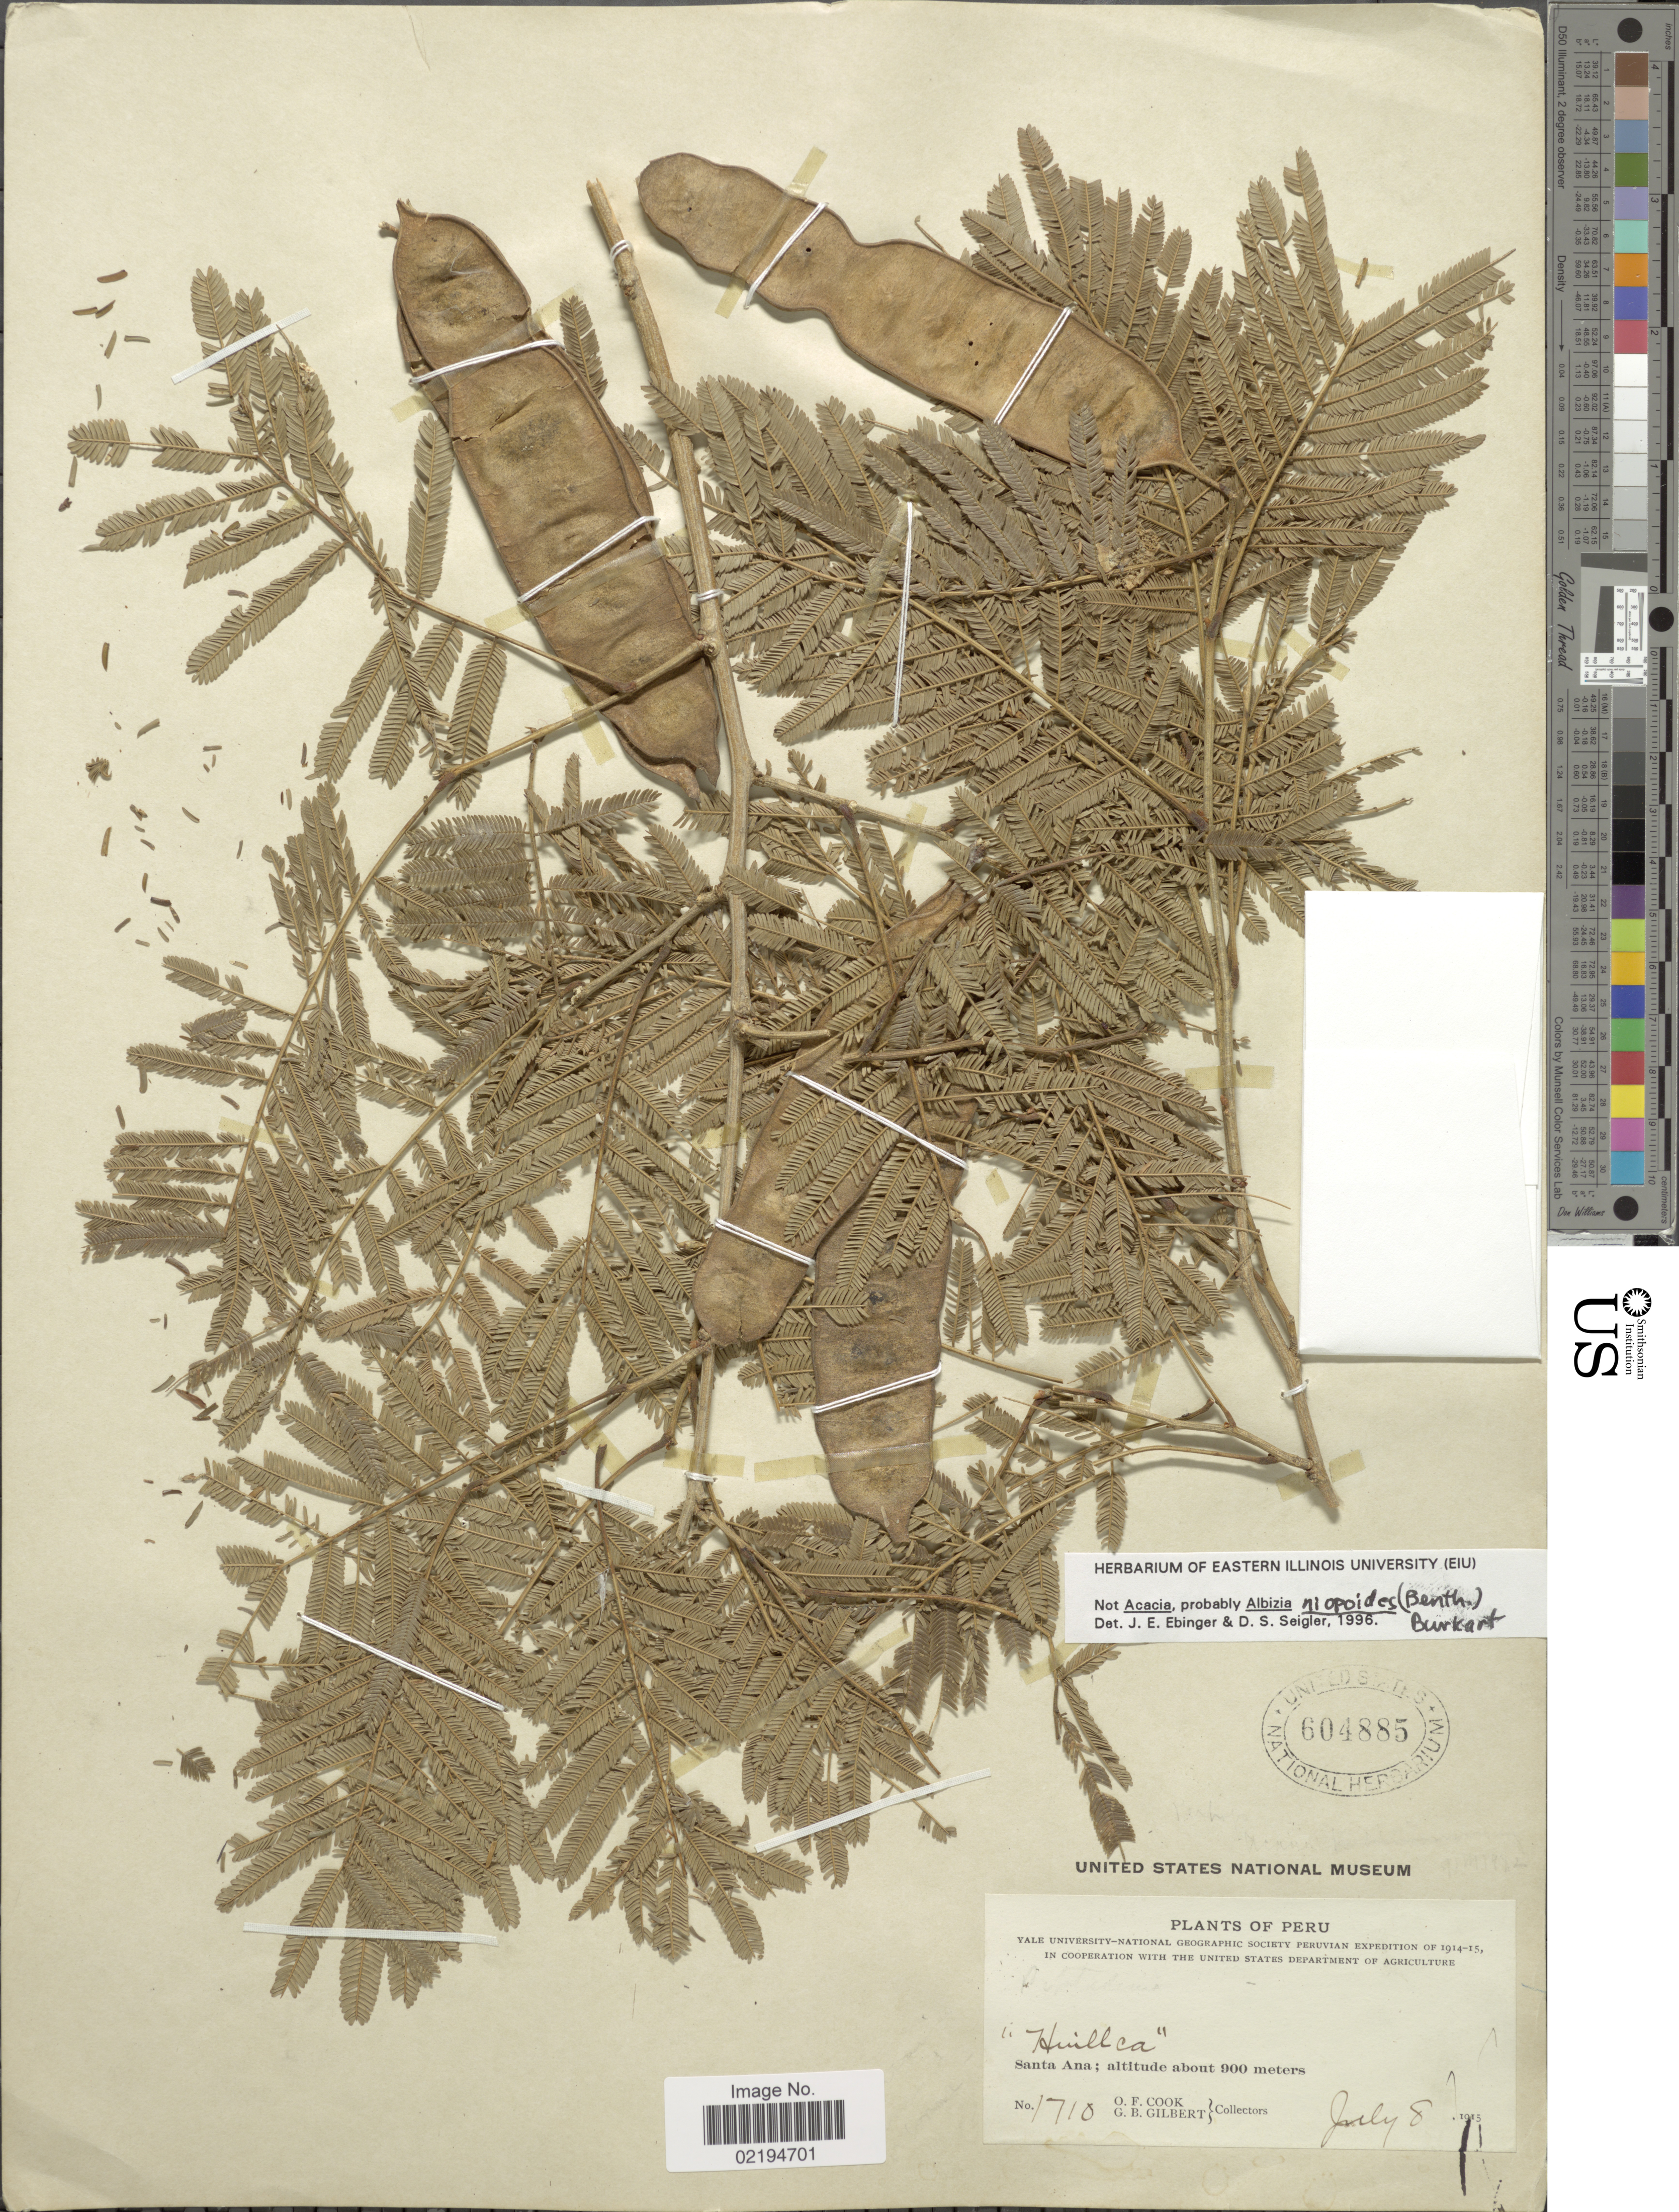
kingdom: Plantae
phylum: Tracheophyta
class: Magnoliopsida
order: Fabales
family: Fabaceae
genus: Pseudalbizzia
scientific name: Pseudalbizzia niopoides var. niopoides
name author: (Spruce ex Benth.) Koenen & Duno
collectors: O. F. Cook & G. B. Gilbert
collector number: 1710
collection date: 1915-07-08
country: Peru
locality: Santa Ana, "Huillca".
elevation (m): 900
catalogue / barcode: US 604885